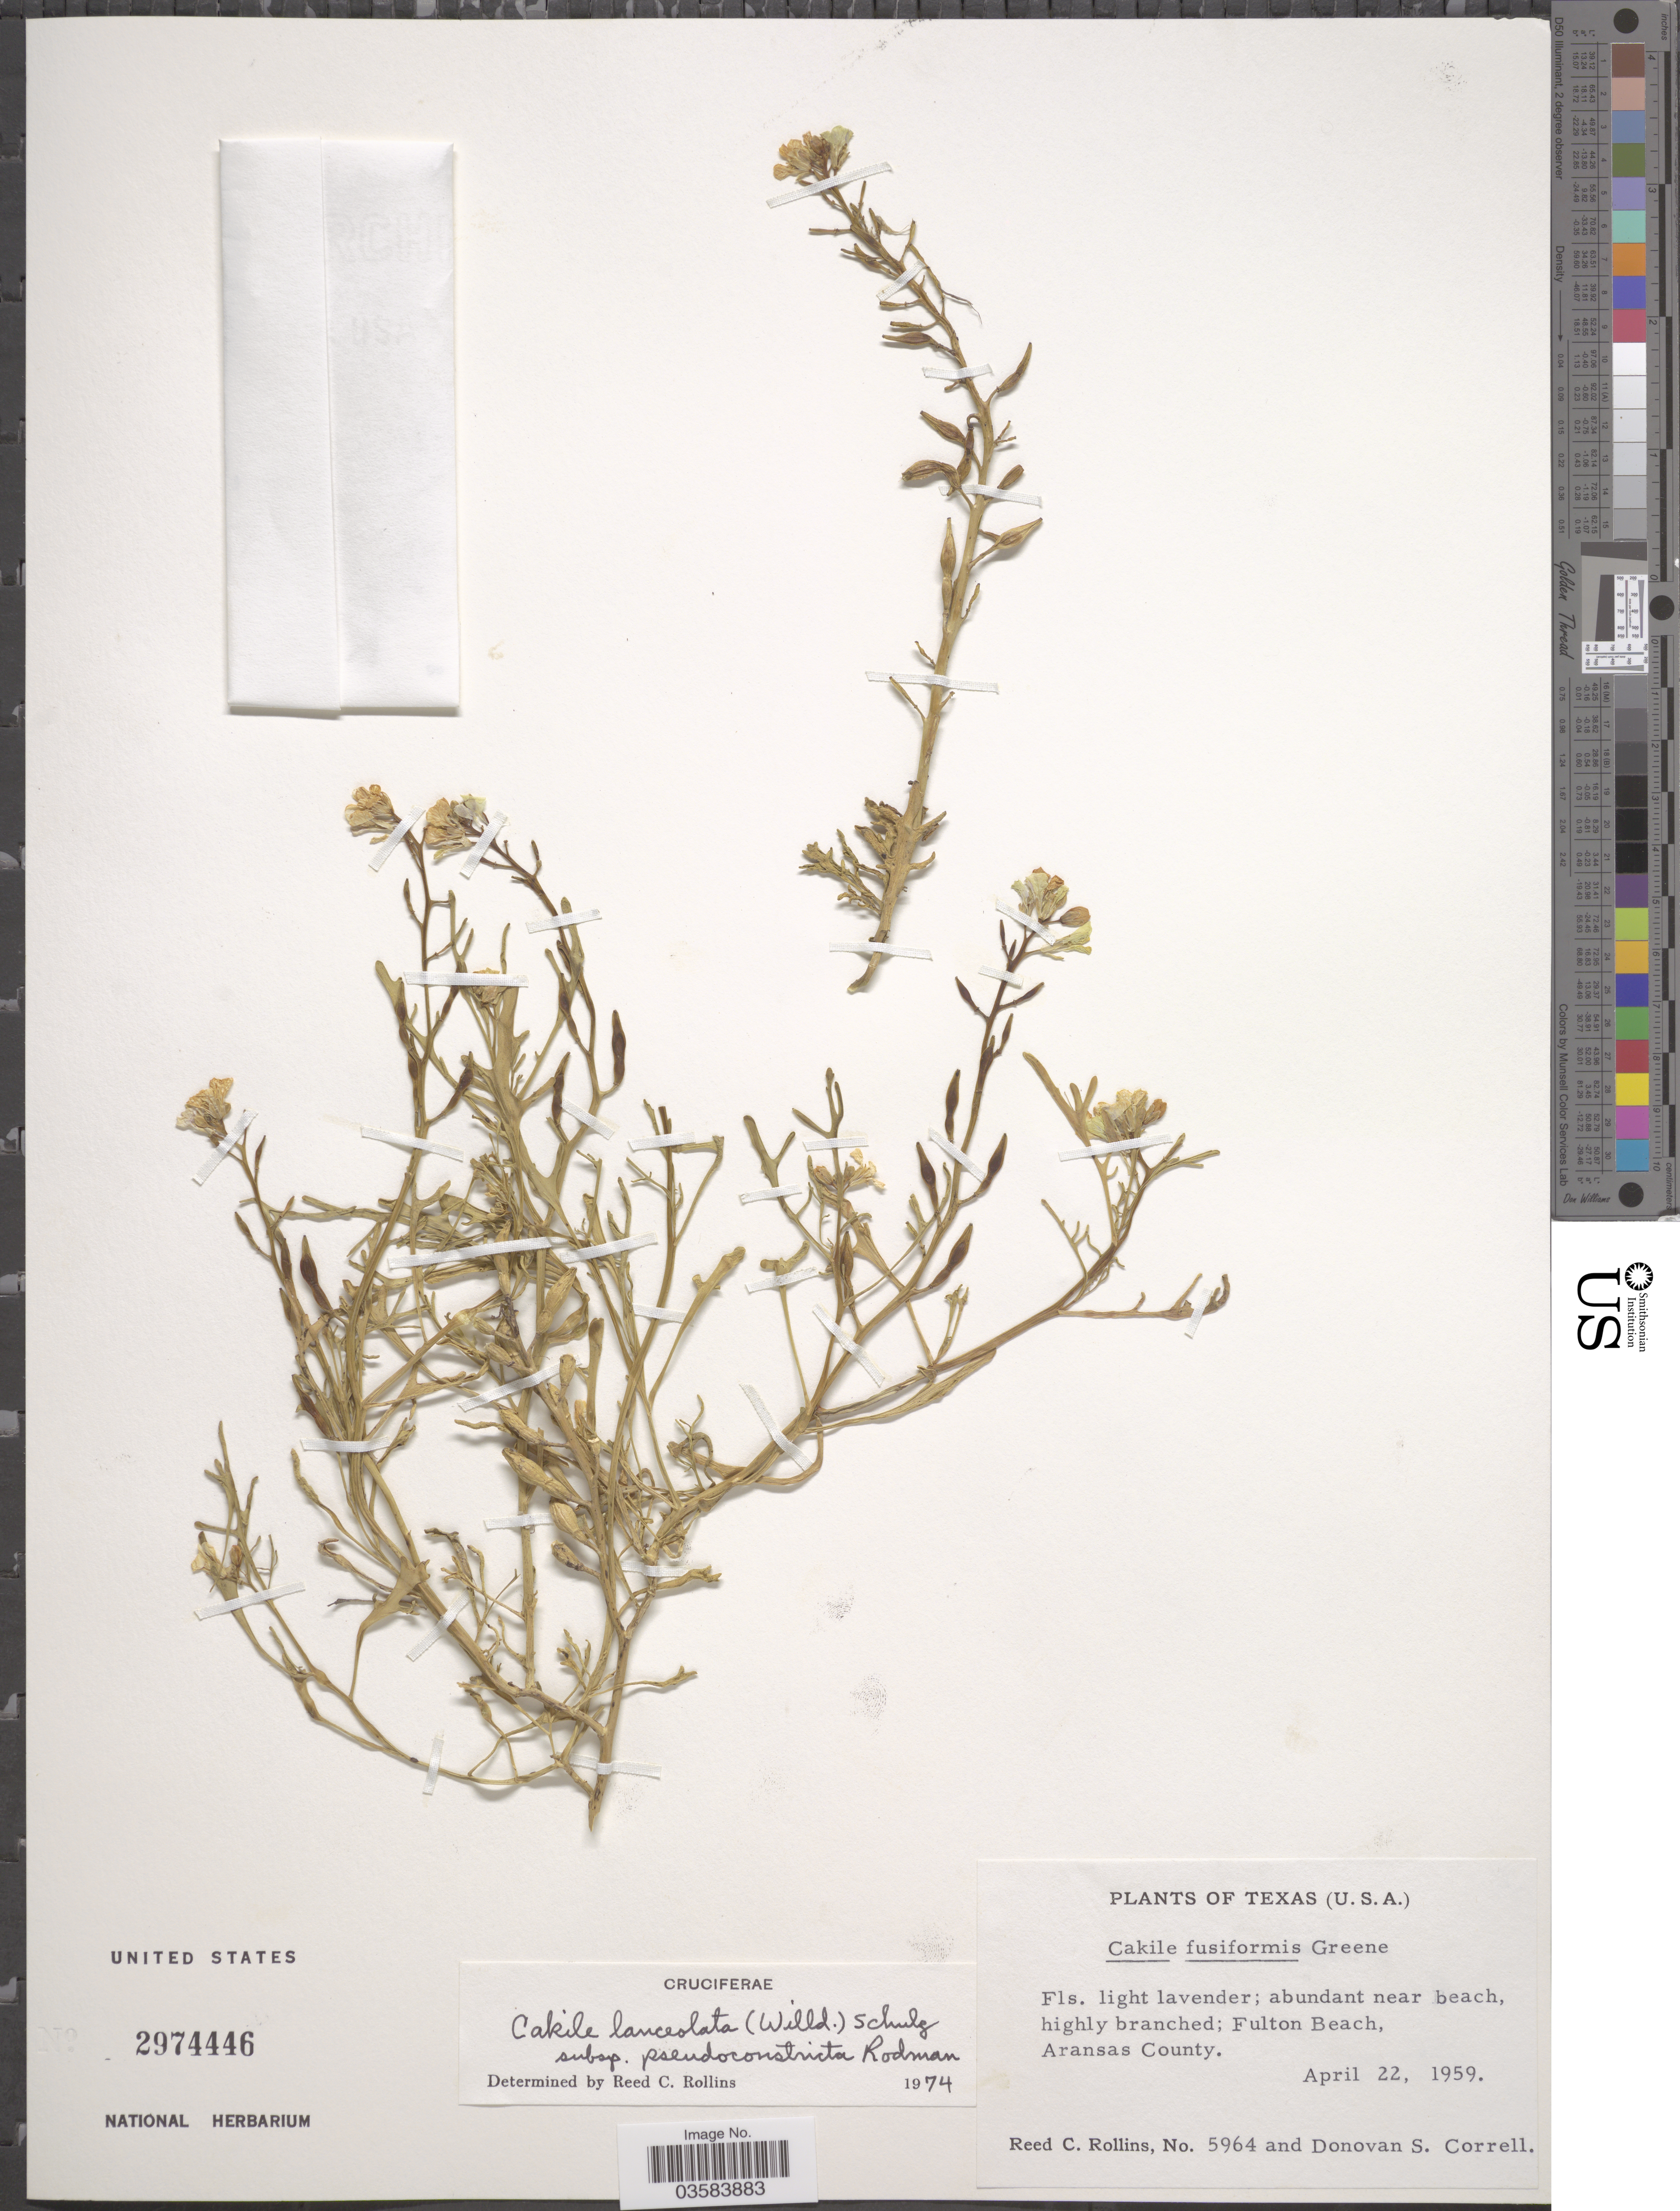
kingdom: Plantae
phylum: Tracheophyta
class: Magnoliopsida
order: Brassicales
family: Brassicaceae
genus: Cakile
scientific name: Cakile lanceolata subsp. pseudoconstricta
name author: Rodman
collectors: R. C. Rollins & D. S. Correll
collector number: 5964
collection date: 1959-04-22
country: United States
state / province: Texas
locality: Abundant near beach, highly branched; Fulton Beach, Aransas County.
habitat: abundant near beach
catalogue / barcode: US 2974446